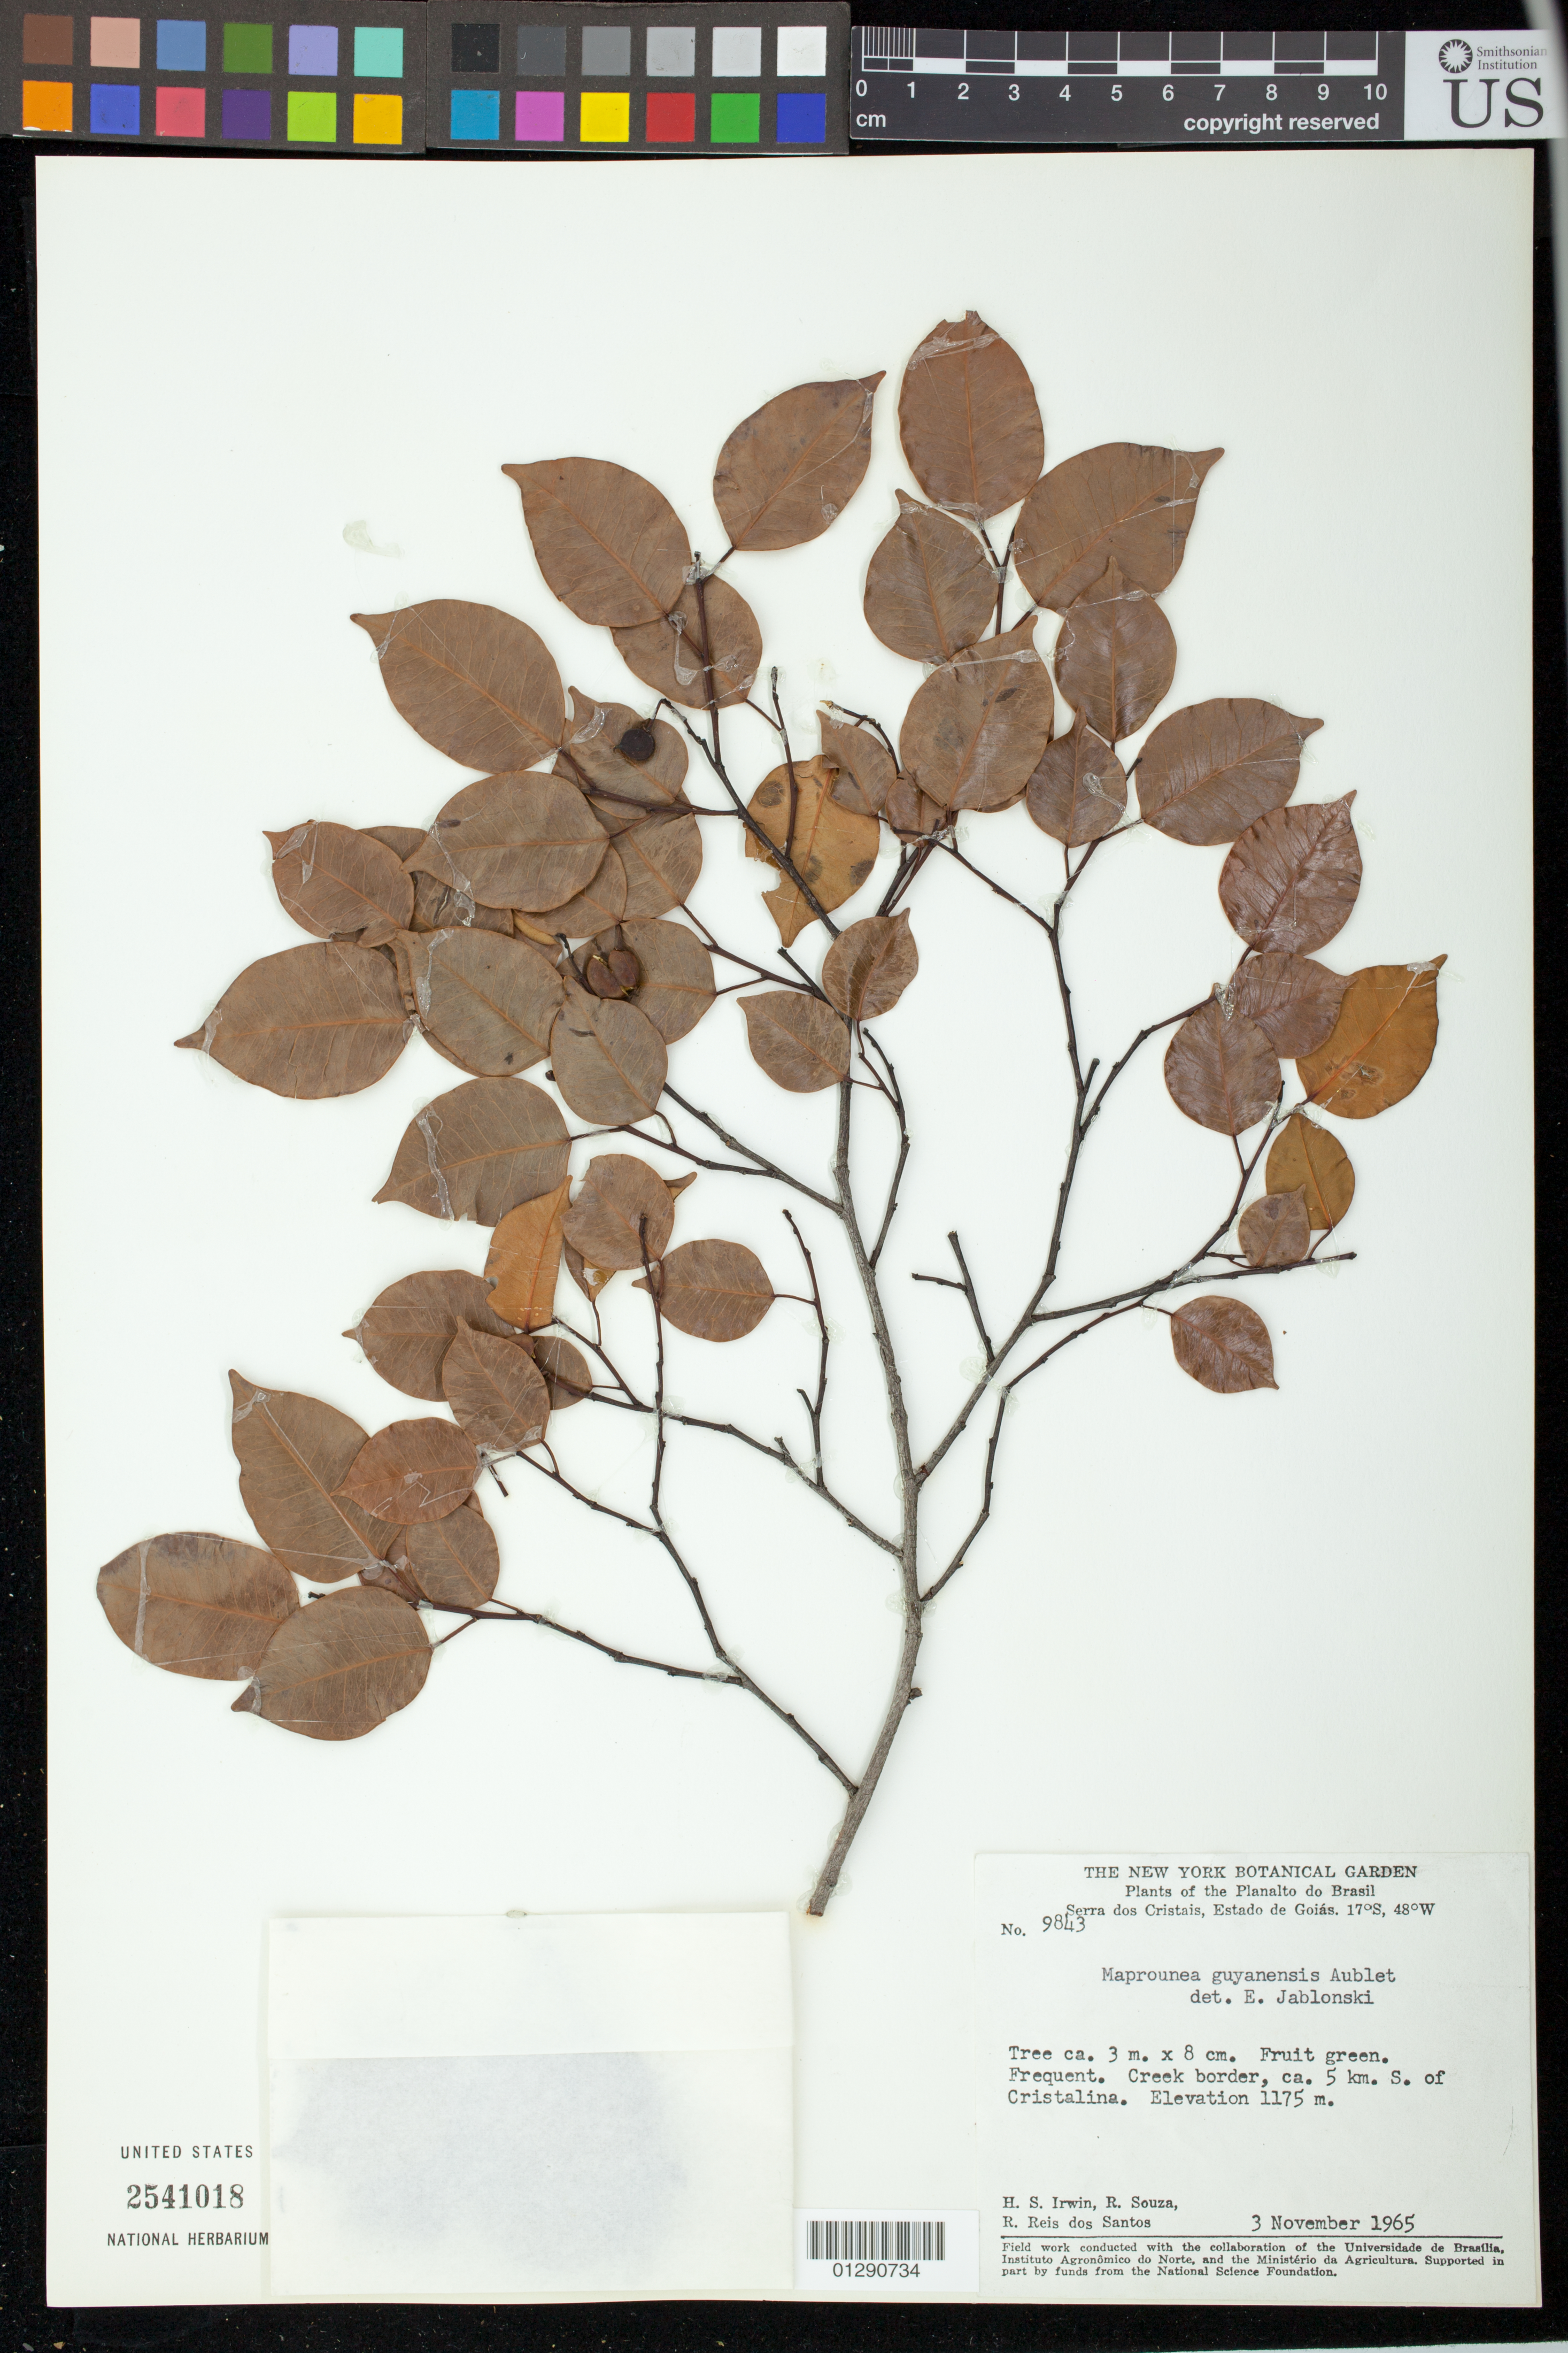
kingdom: Plantae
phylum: Tracheophyta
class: Magnoliopsida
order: Malpighiales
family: Euphorbiaceae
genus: Maprounea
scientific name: Maprounea guianensis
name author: Aubl.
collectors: R. Reis dos Santos, H. Irwin & R. Souza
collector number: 9843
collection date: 1965-11-03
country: Brazil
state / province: Goias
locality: Creek border, Serra dos Cristais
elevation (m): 1175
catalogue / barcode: US 2541018